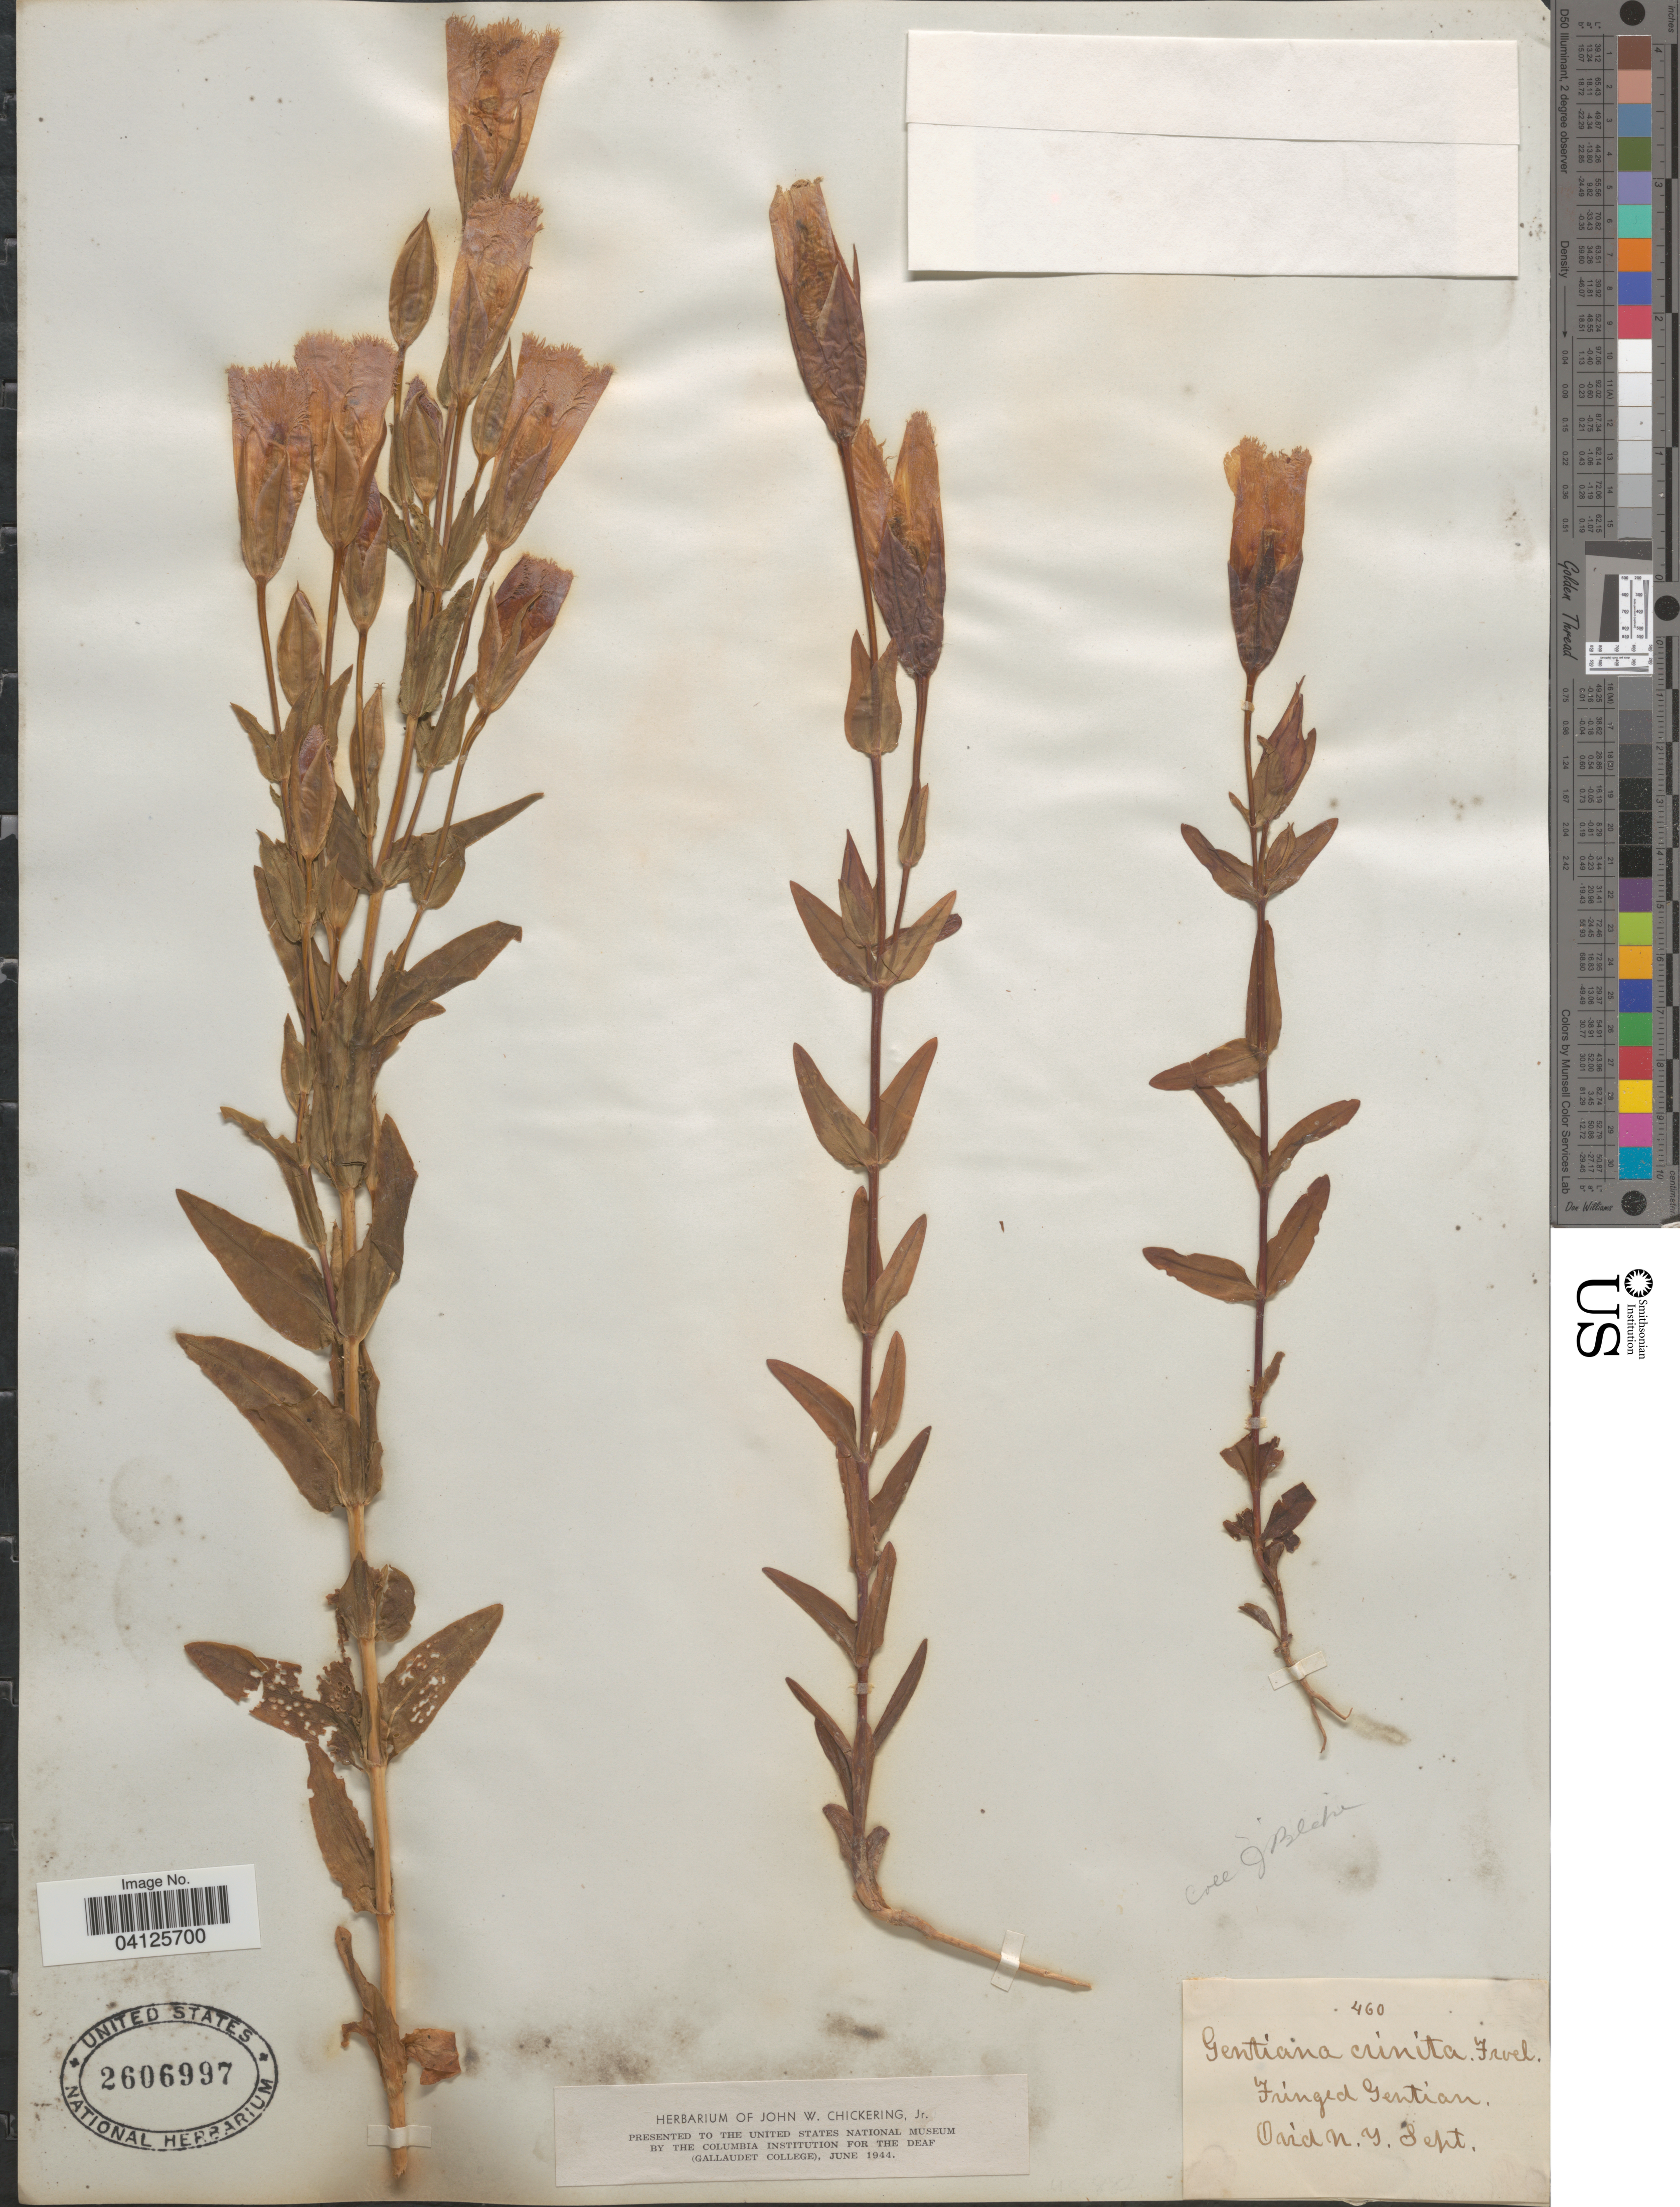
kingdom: Plantae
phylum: Tracheophyta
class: Magnoliopsida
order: Gentianales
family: Gentianaceae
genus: Gentiana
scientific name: Gentiana crinita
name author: Froel.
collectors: J. Blake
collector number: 460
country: United States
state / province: New York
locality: Ovid N.Y.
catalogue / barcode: US 2606997